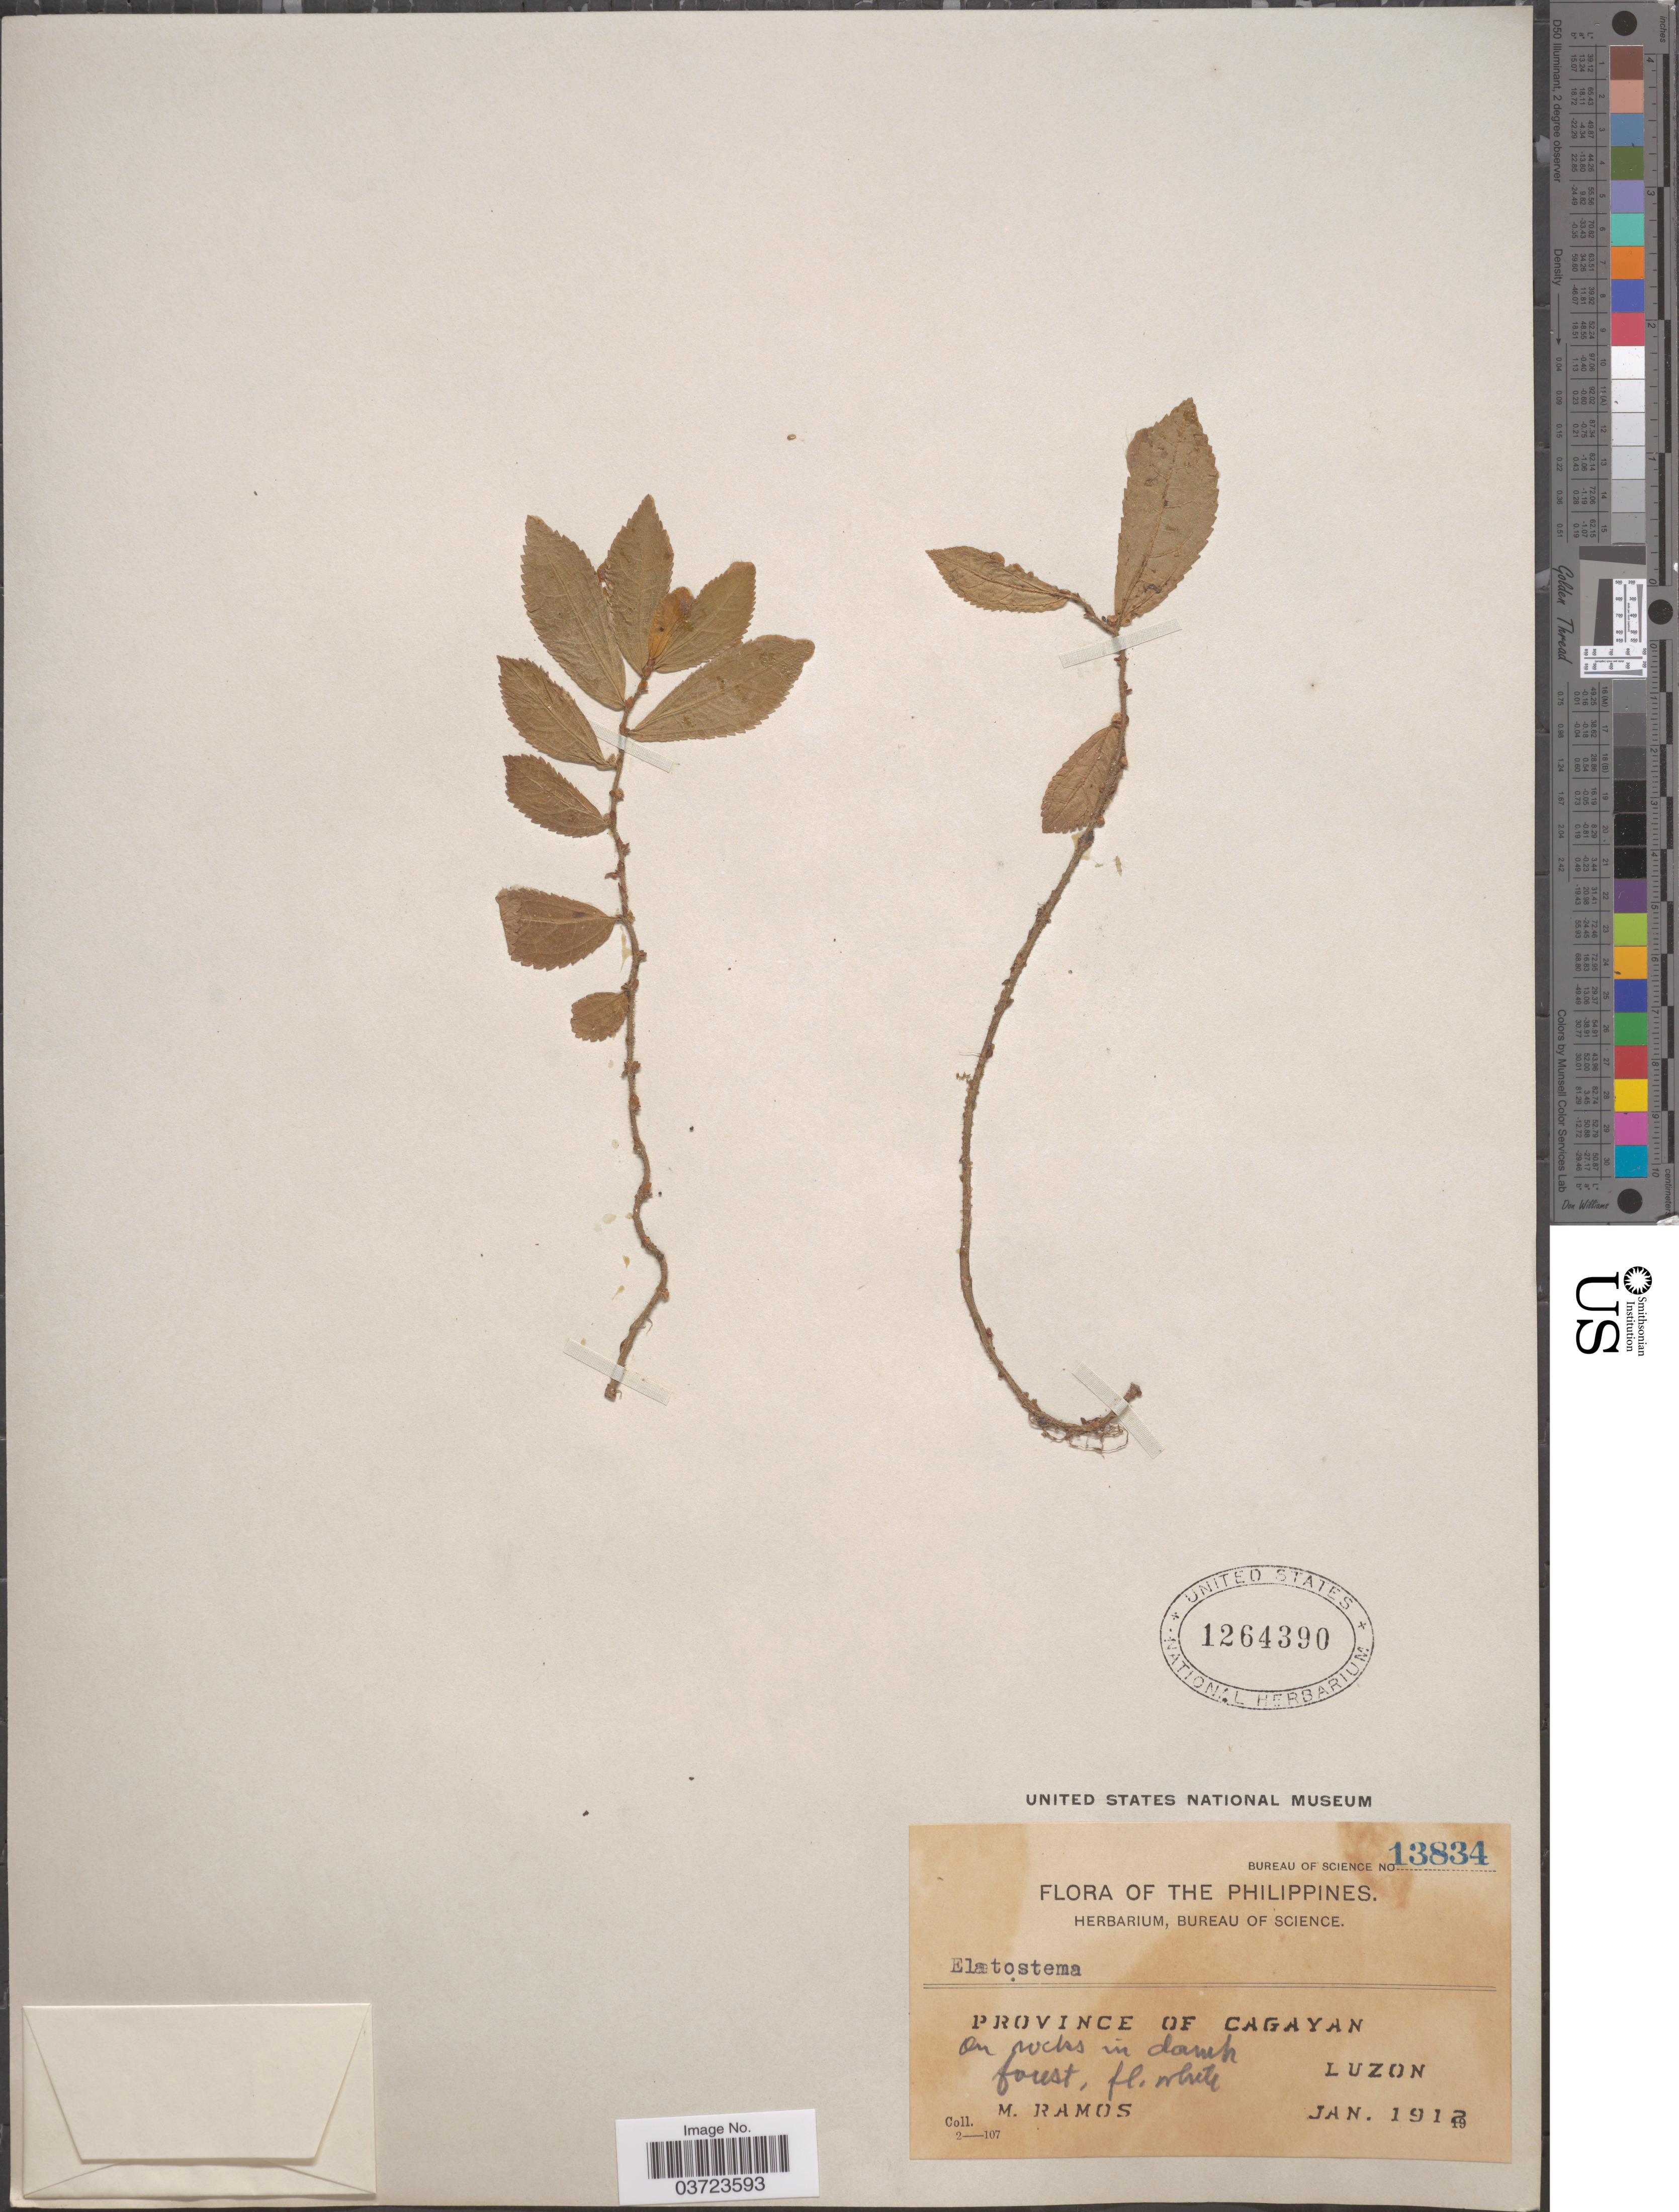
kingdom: Plantae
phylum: Tracheophyta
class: Magnoliopsida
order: Rosales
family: Urticaceae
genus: Elatostema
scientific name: Elatostema sp.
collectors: M. Ramos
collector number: Bureau of Science 13834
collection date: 1912-01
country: Philippines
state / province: Cagayan Valley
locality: Province of Cagayan. Luzon.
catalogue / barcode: US 1264390